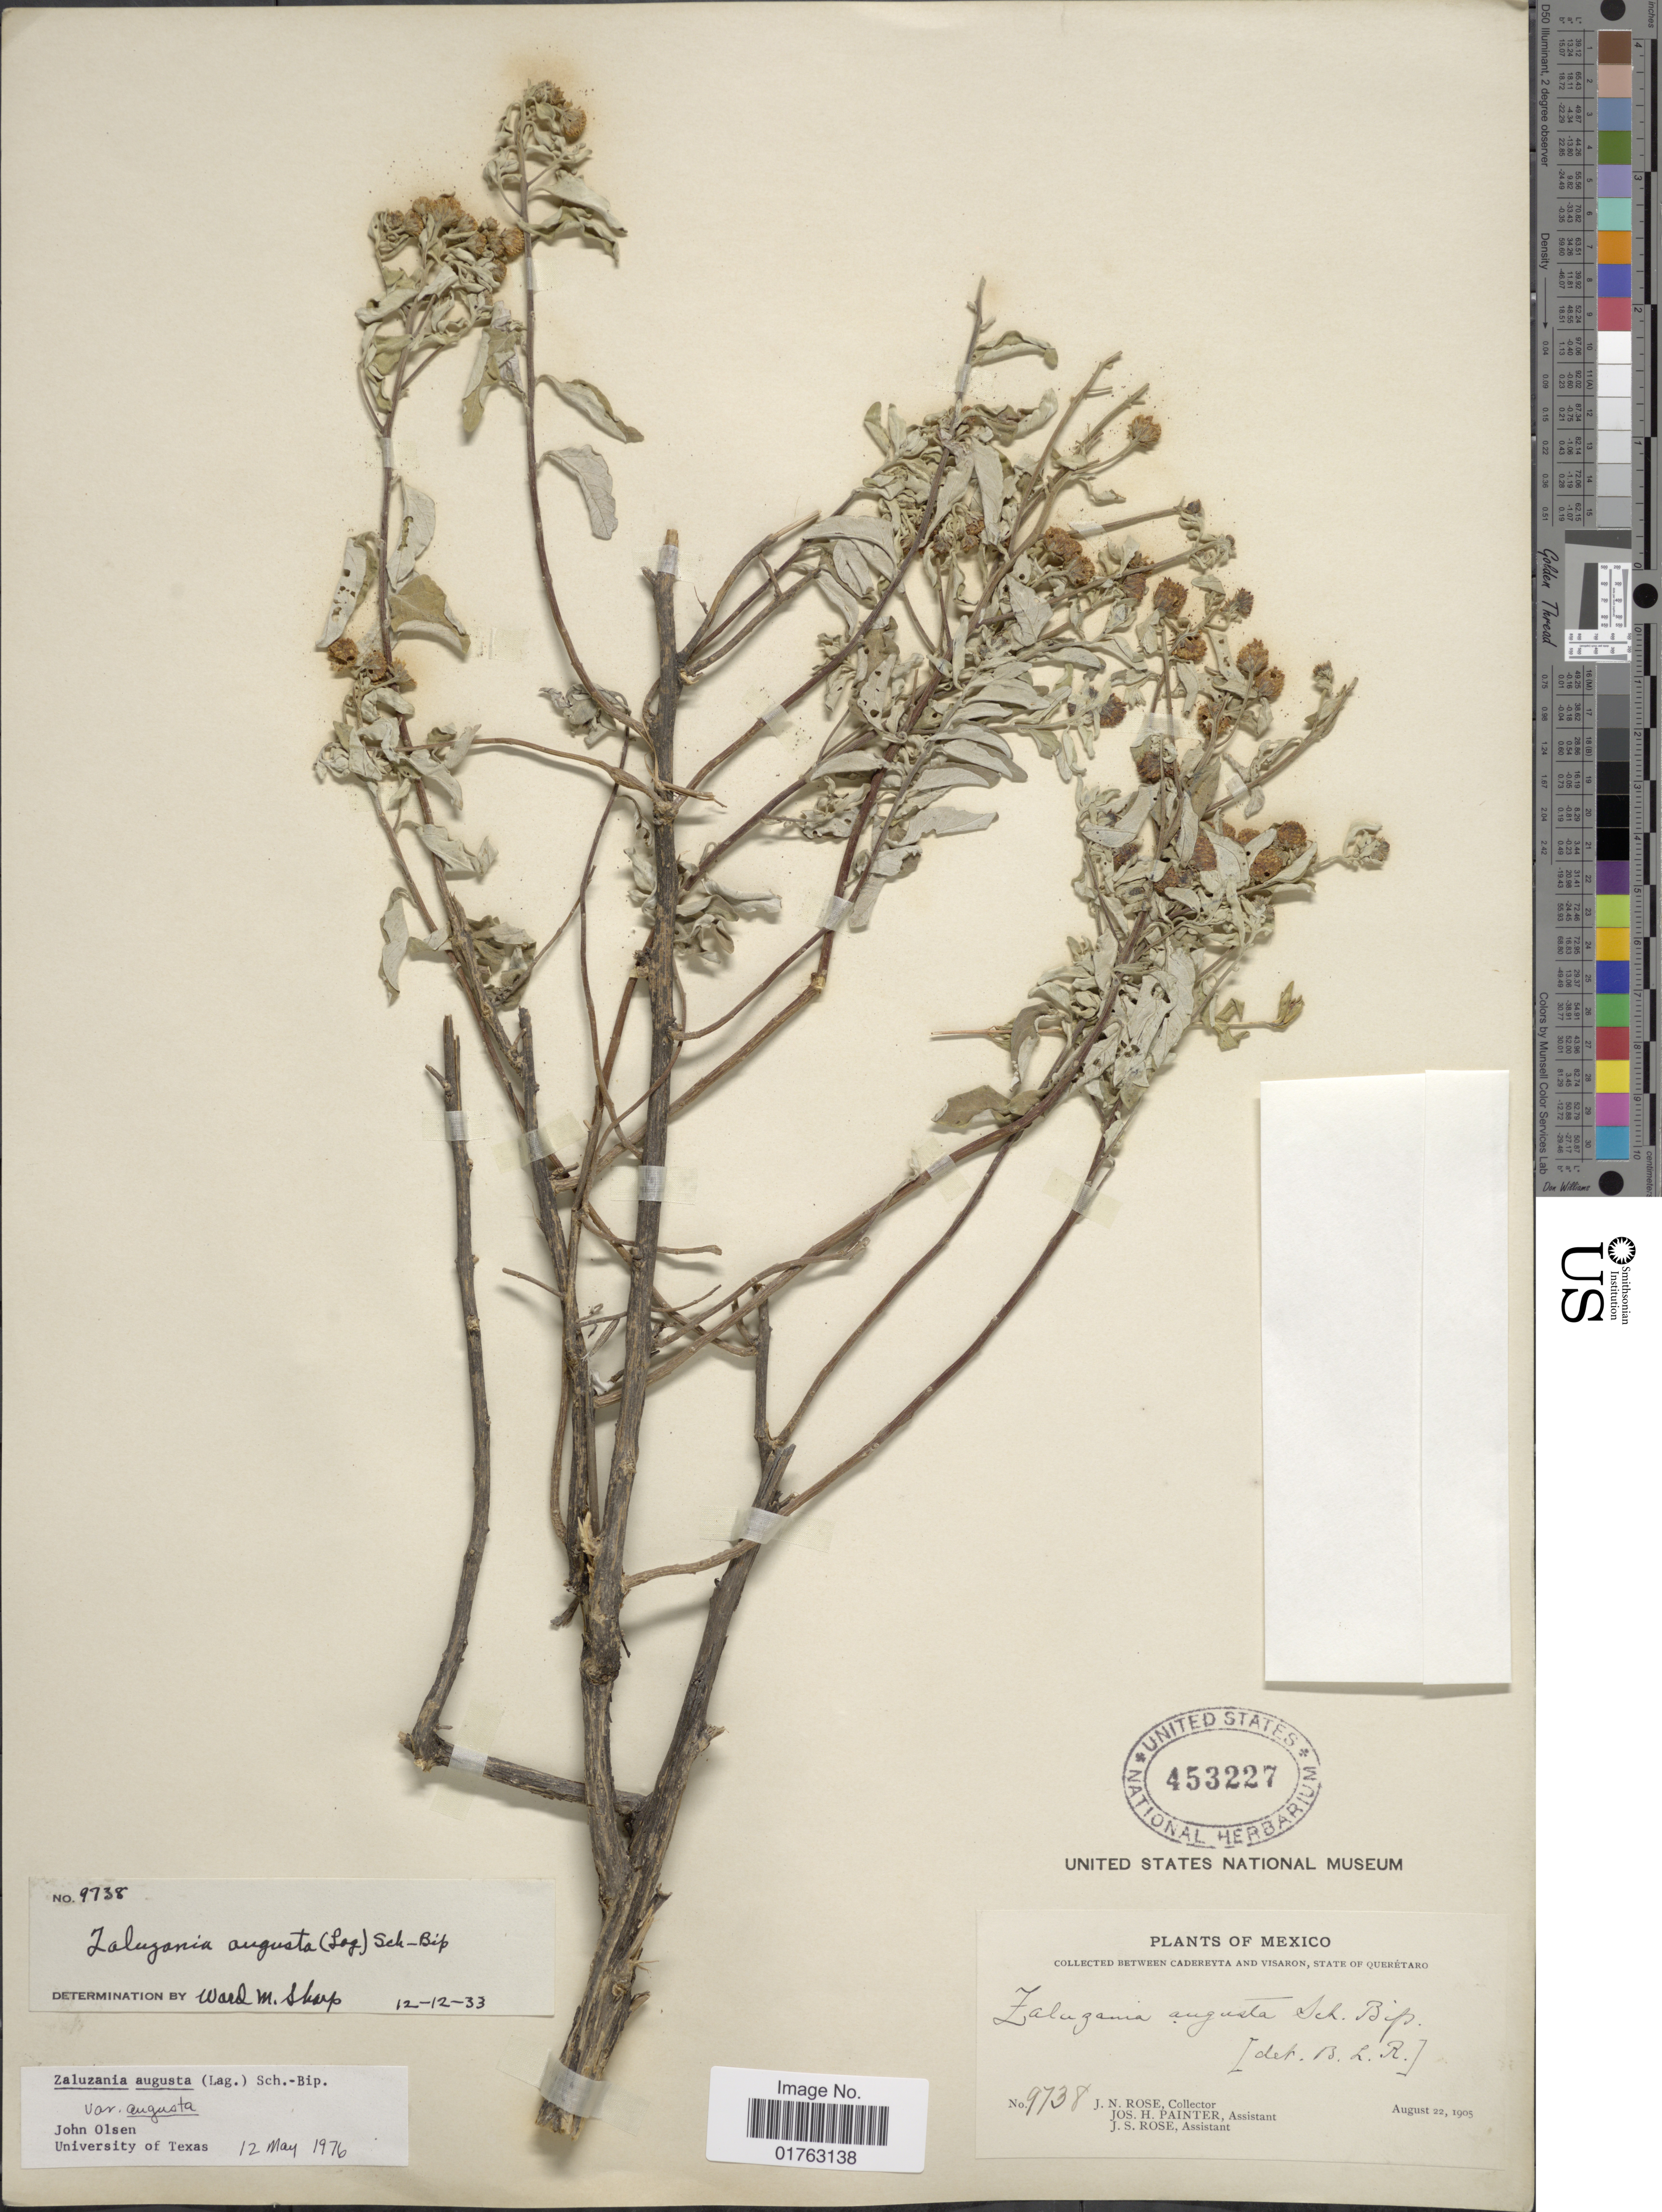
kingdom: Plantae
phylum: Tracheophyta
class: Magnoliopsida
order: Asterales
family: Asteraceae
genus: Zaluzania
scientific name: Zaluzania angusta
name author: (Lag.) Sch. Bip.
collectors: J. N. Rose, J. H. Painter & J. S. Rose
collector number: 9738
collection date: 1905-08-22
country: Mexico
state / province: Querétaro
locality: Between Cadereyta and Visaron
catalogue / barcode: US 453227